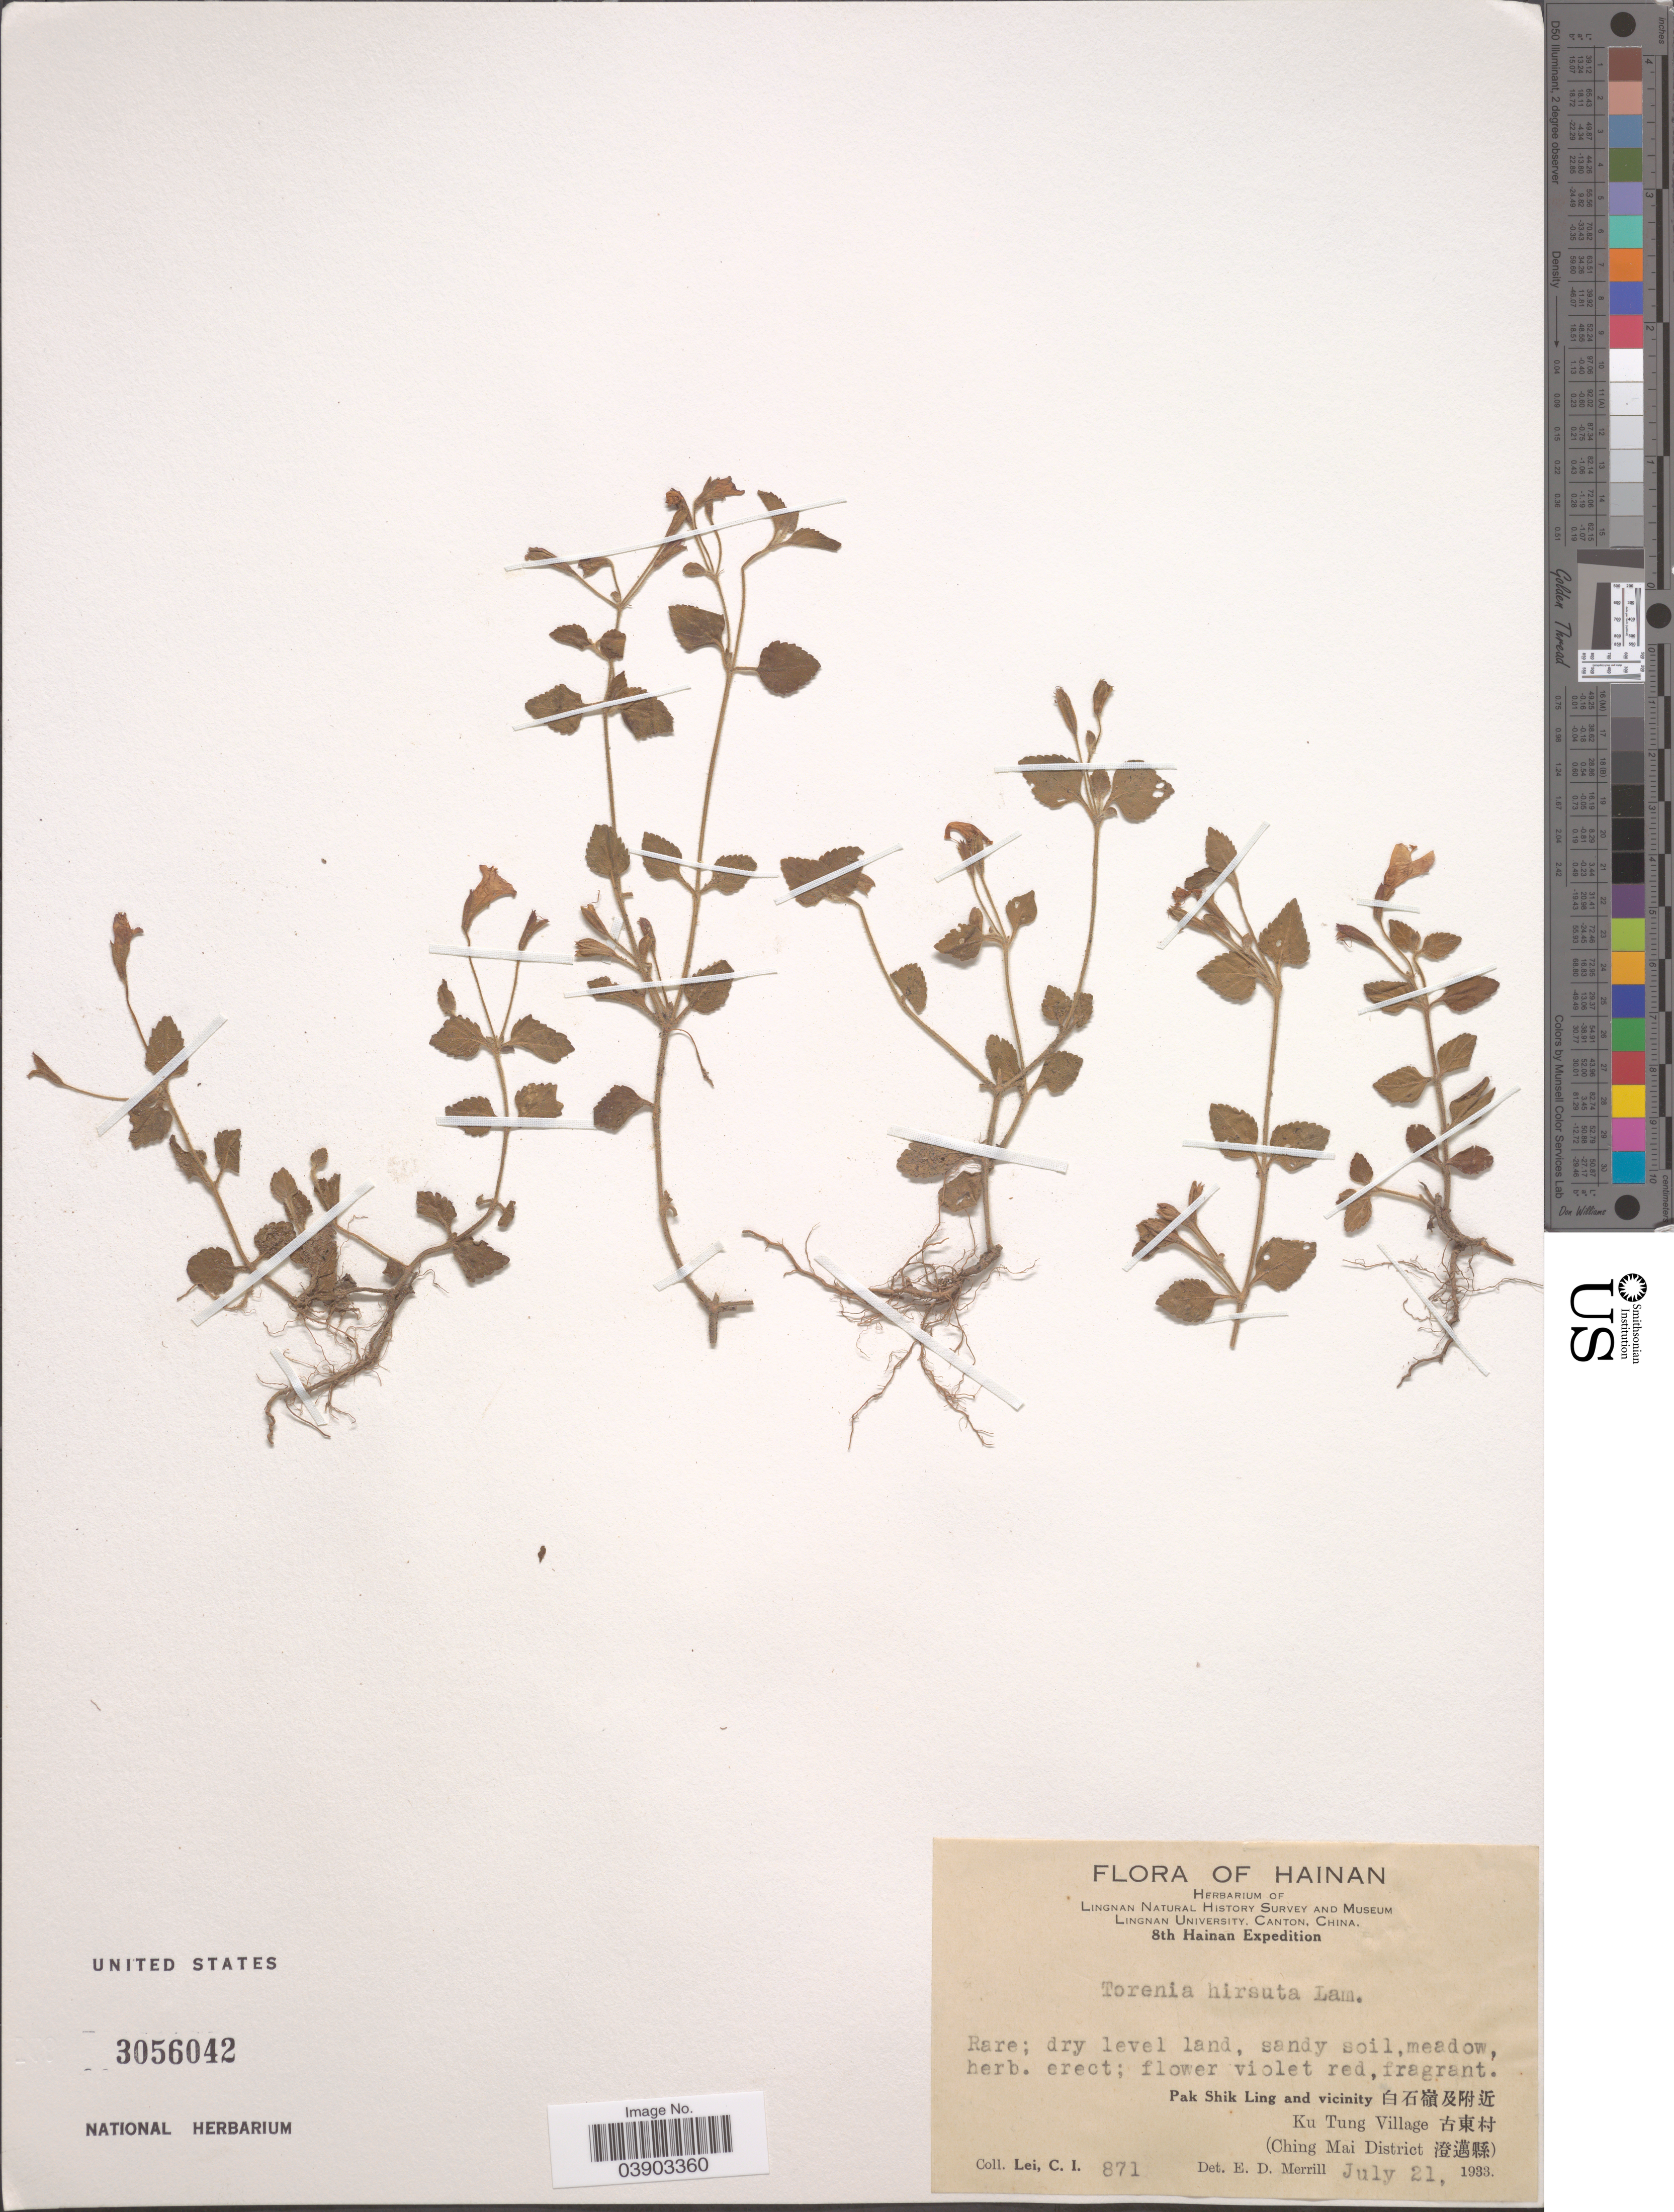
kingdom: Plantae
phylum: Tracheophyta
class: Magnoliopsida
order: Lamiales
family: Linderniaceae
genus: Torenia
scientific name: Torenia hirsuta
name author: Willd.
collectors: C. I. Lei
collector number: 871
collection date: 1933-07-21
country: China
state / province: Hainan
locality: Pak Shik Ling and vicinity X. Ku Tung Village X. (Ching Mai District X).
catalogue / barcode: US 3056042